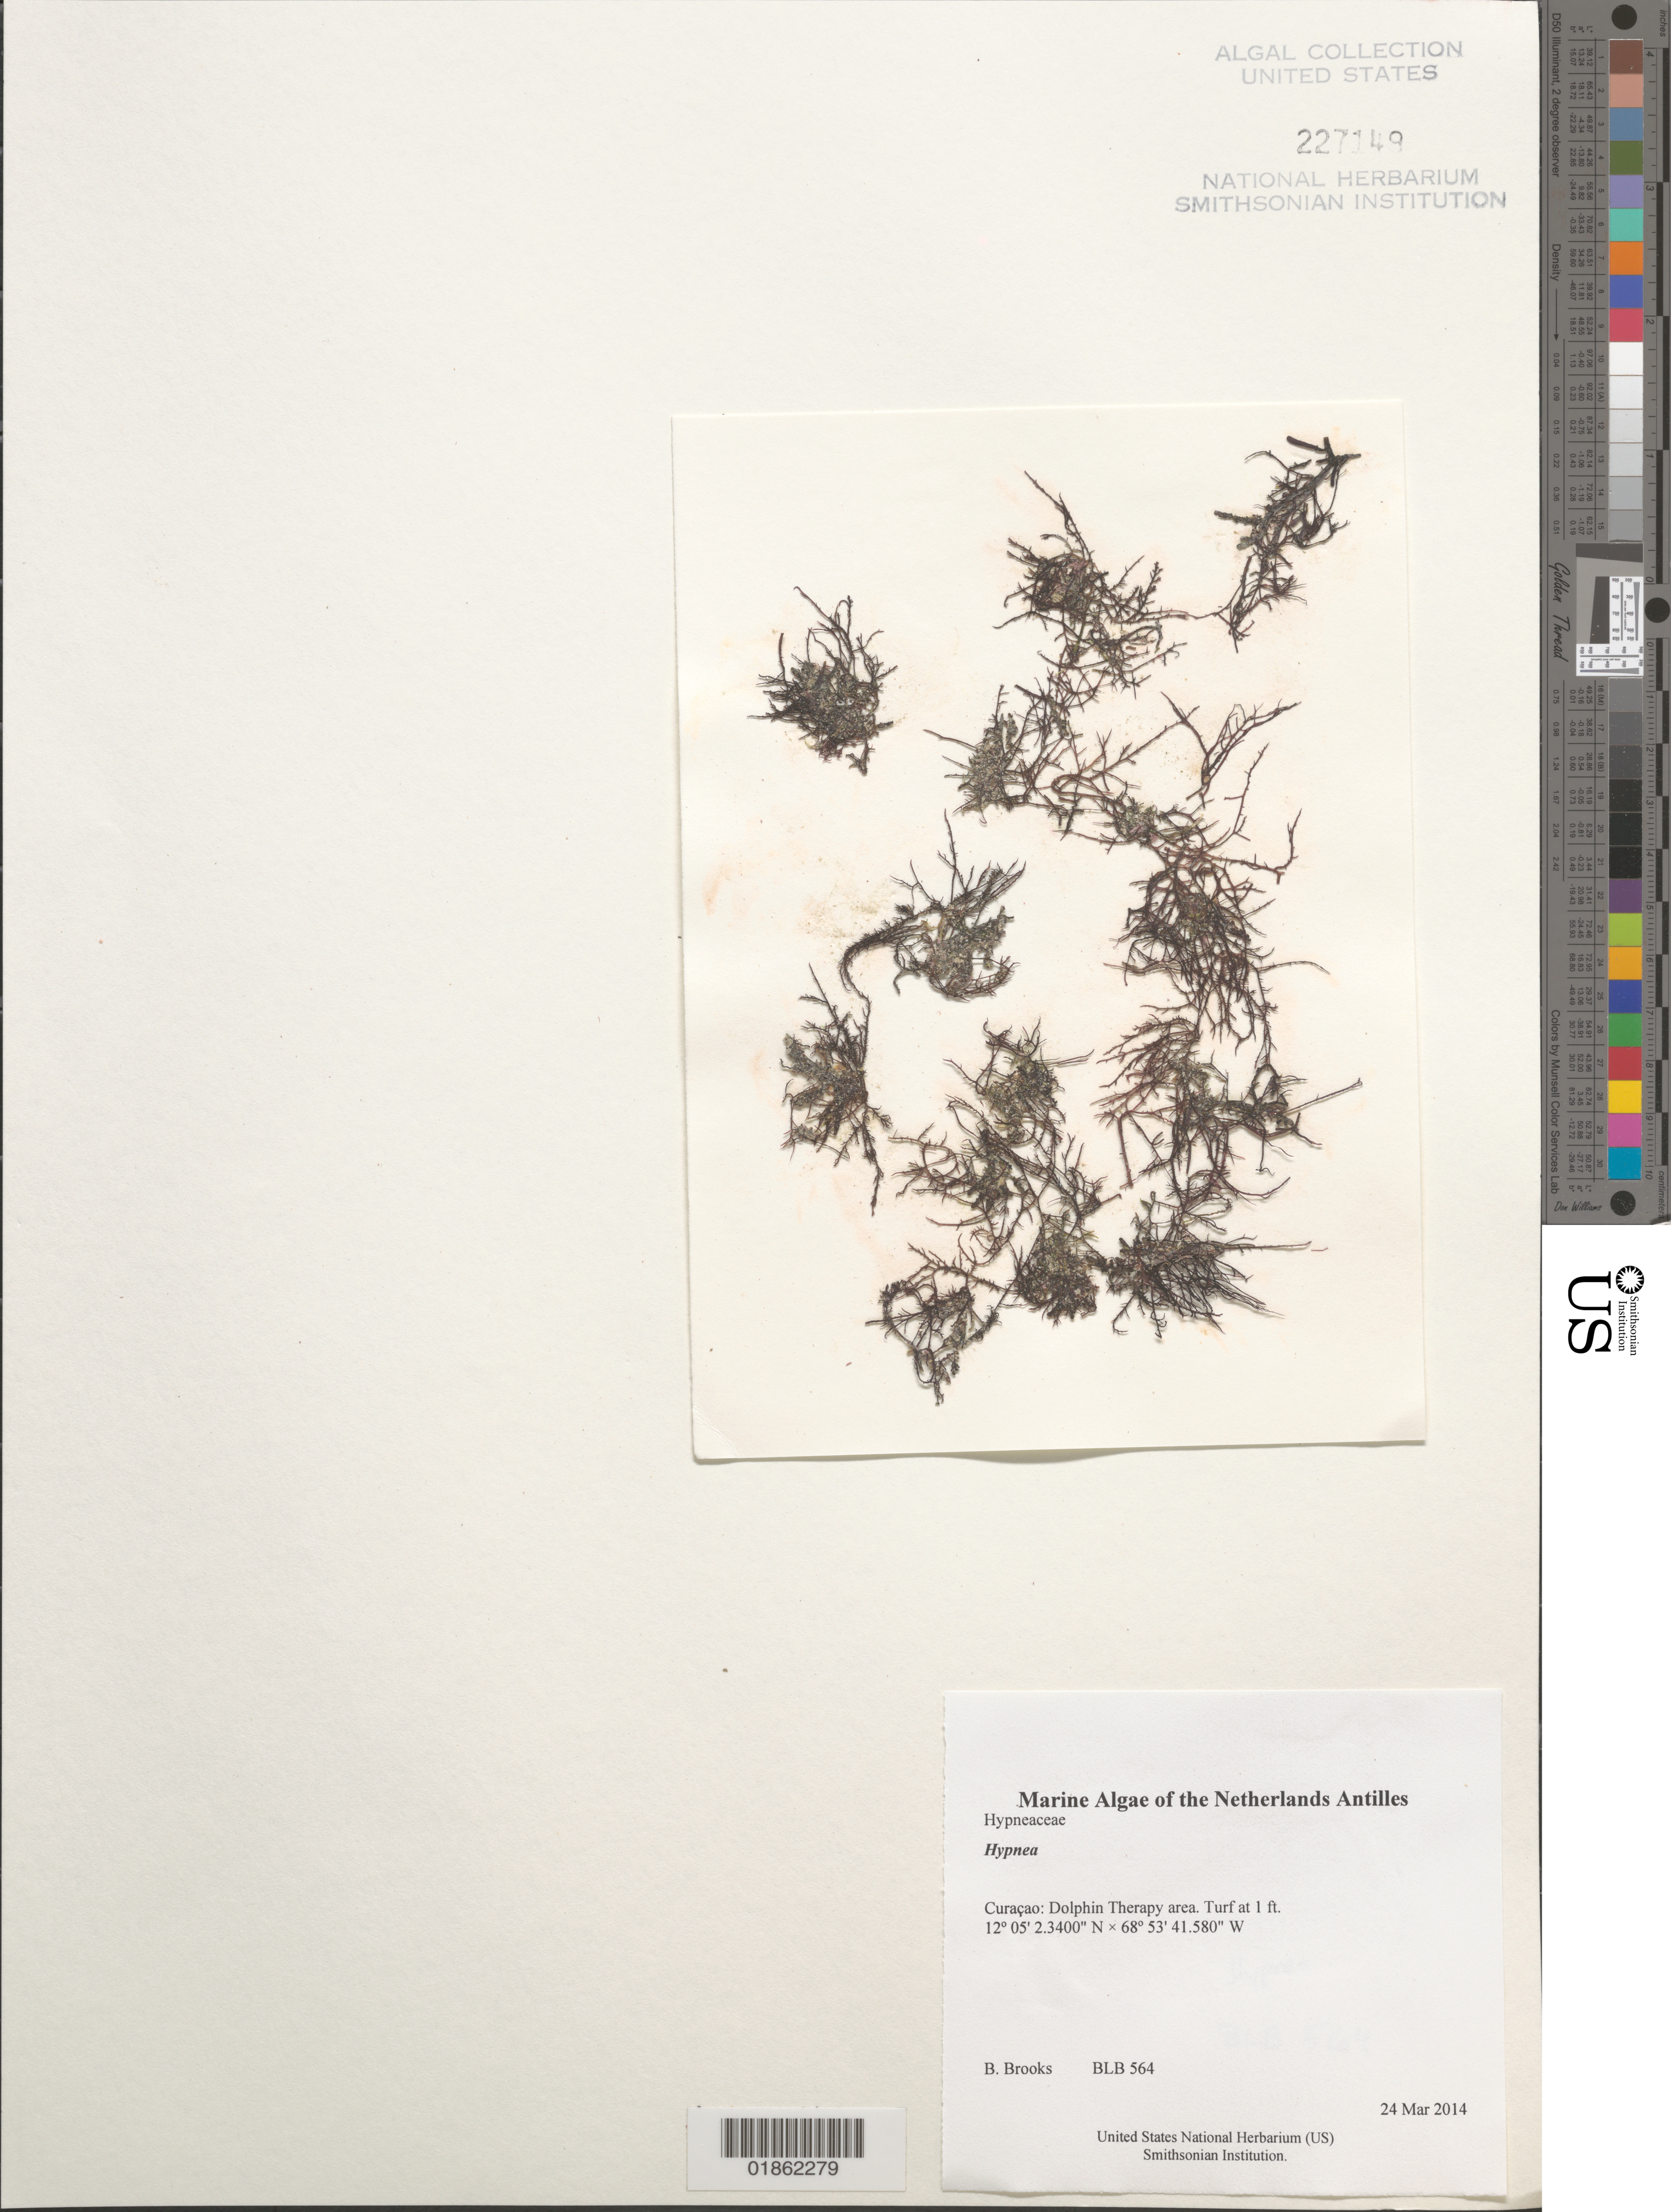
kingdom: Plantae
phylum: Rhodophyta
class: Florideophyceae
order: Gigartinales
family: Cystocloniaceae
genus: Hypnea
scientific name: Hypnea sp.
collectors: B. Brooks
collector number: BLB 564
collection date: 2014-03-24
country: Curaçao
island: Curaçao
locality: Dolphin Therapy area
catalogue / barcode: US 227149